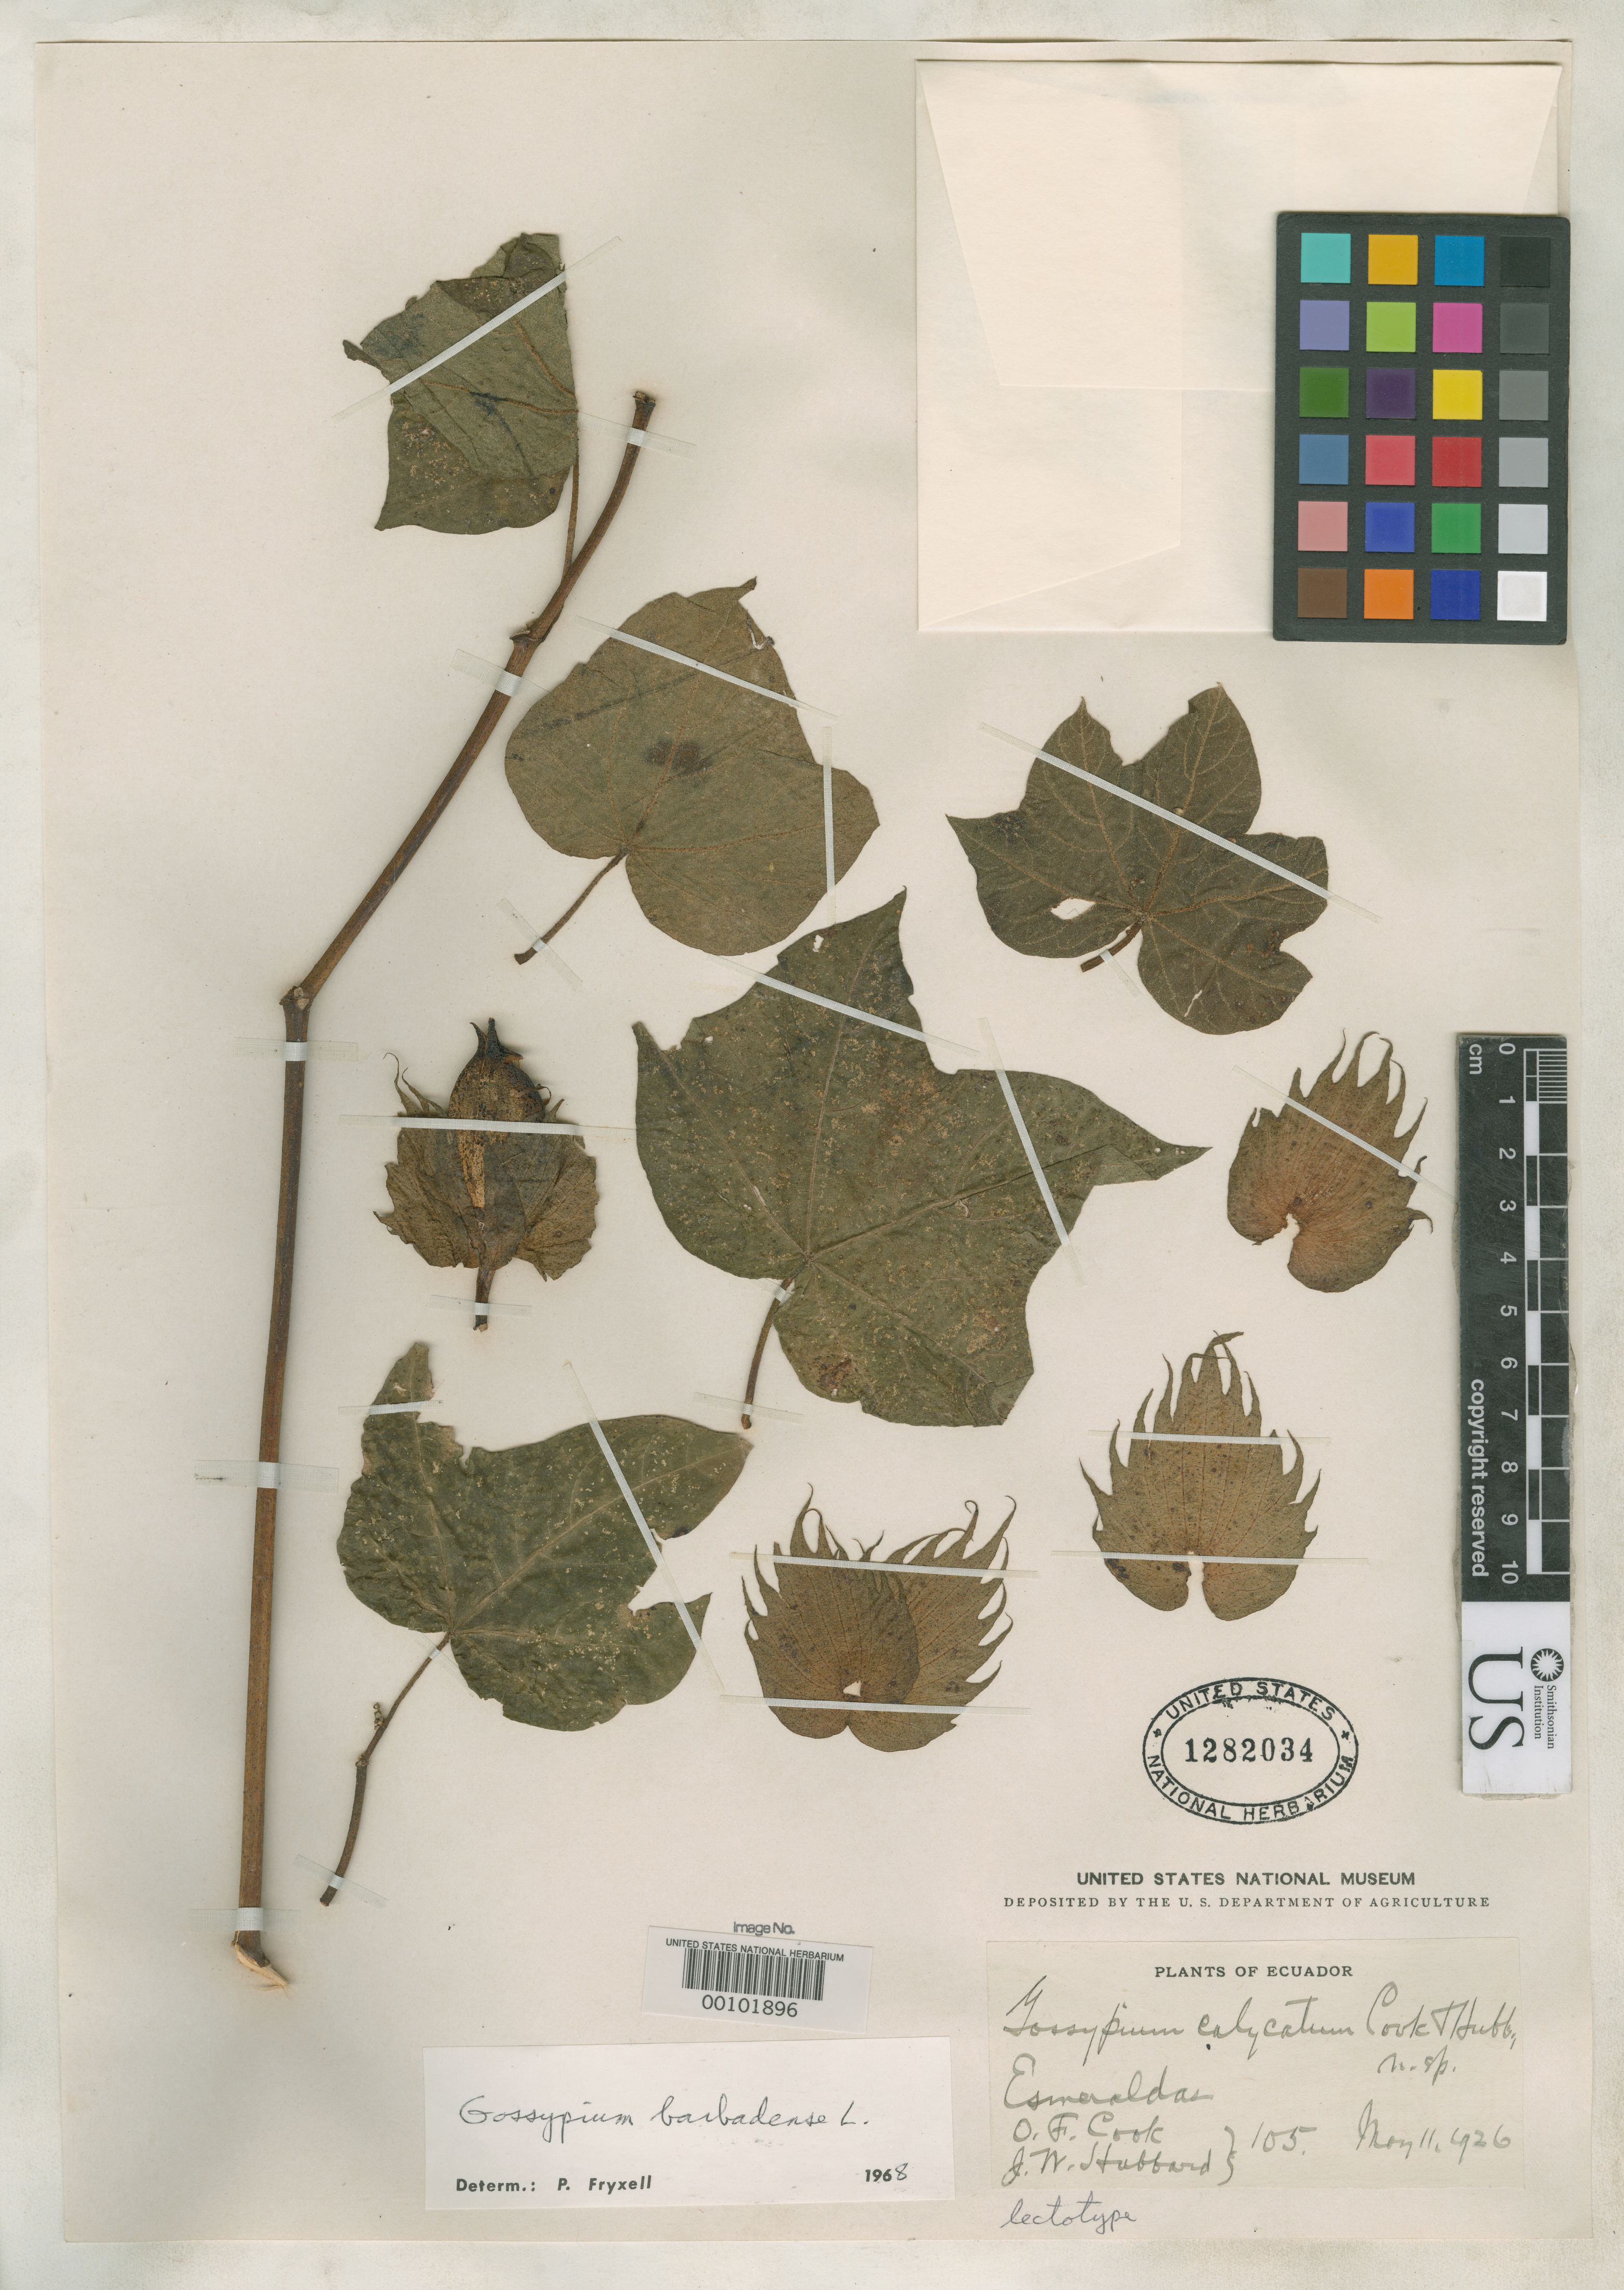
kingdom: Plantae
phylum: Tracheophyta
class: Magnoliopsida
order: Malvales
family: Malvaceae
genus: Gossypium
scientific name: Gossypium calycotum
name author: O.F. Cook & J.W. Hubb.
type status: Holotype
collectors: O. F. Cook & J. W. Hubbard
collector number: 105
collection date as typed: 11 May 1926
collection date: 1926-05-11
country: Ecuador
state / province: Esmeraldas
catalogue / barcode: US 1282034